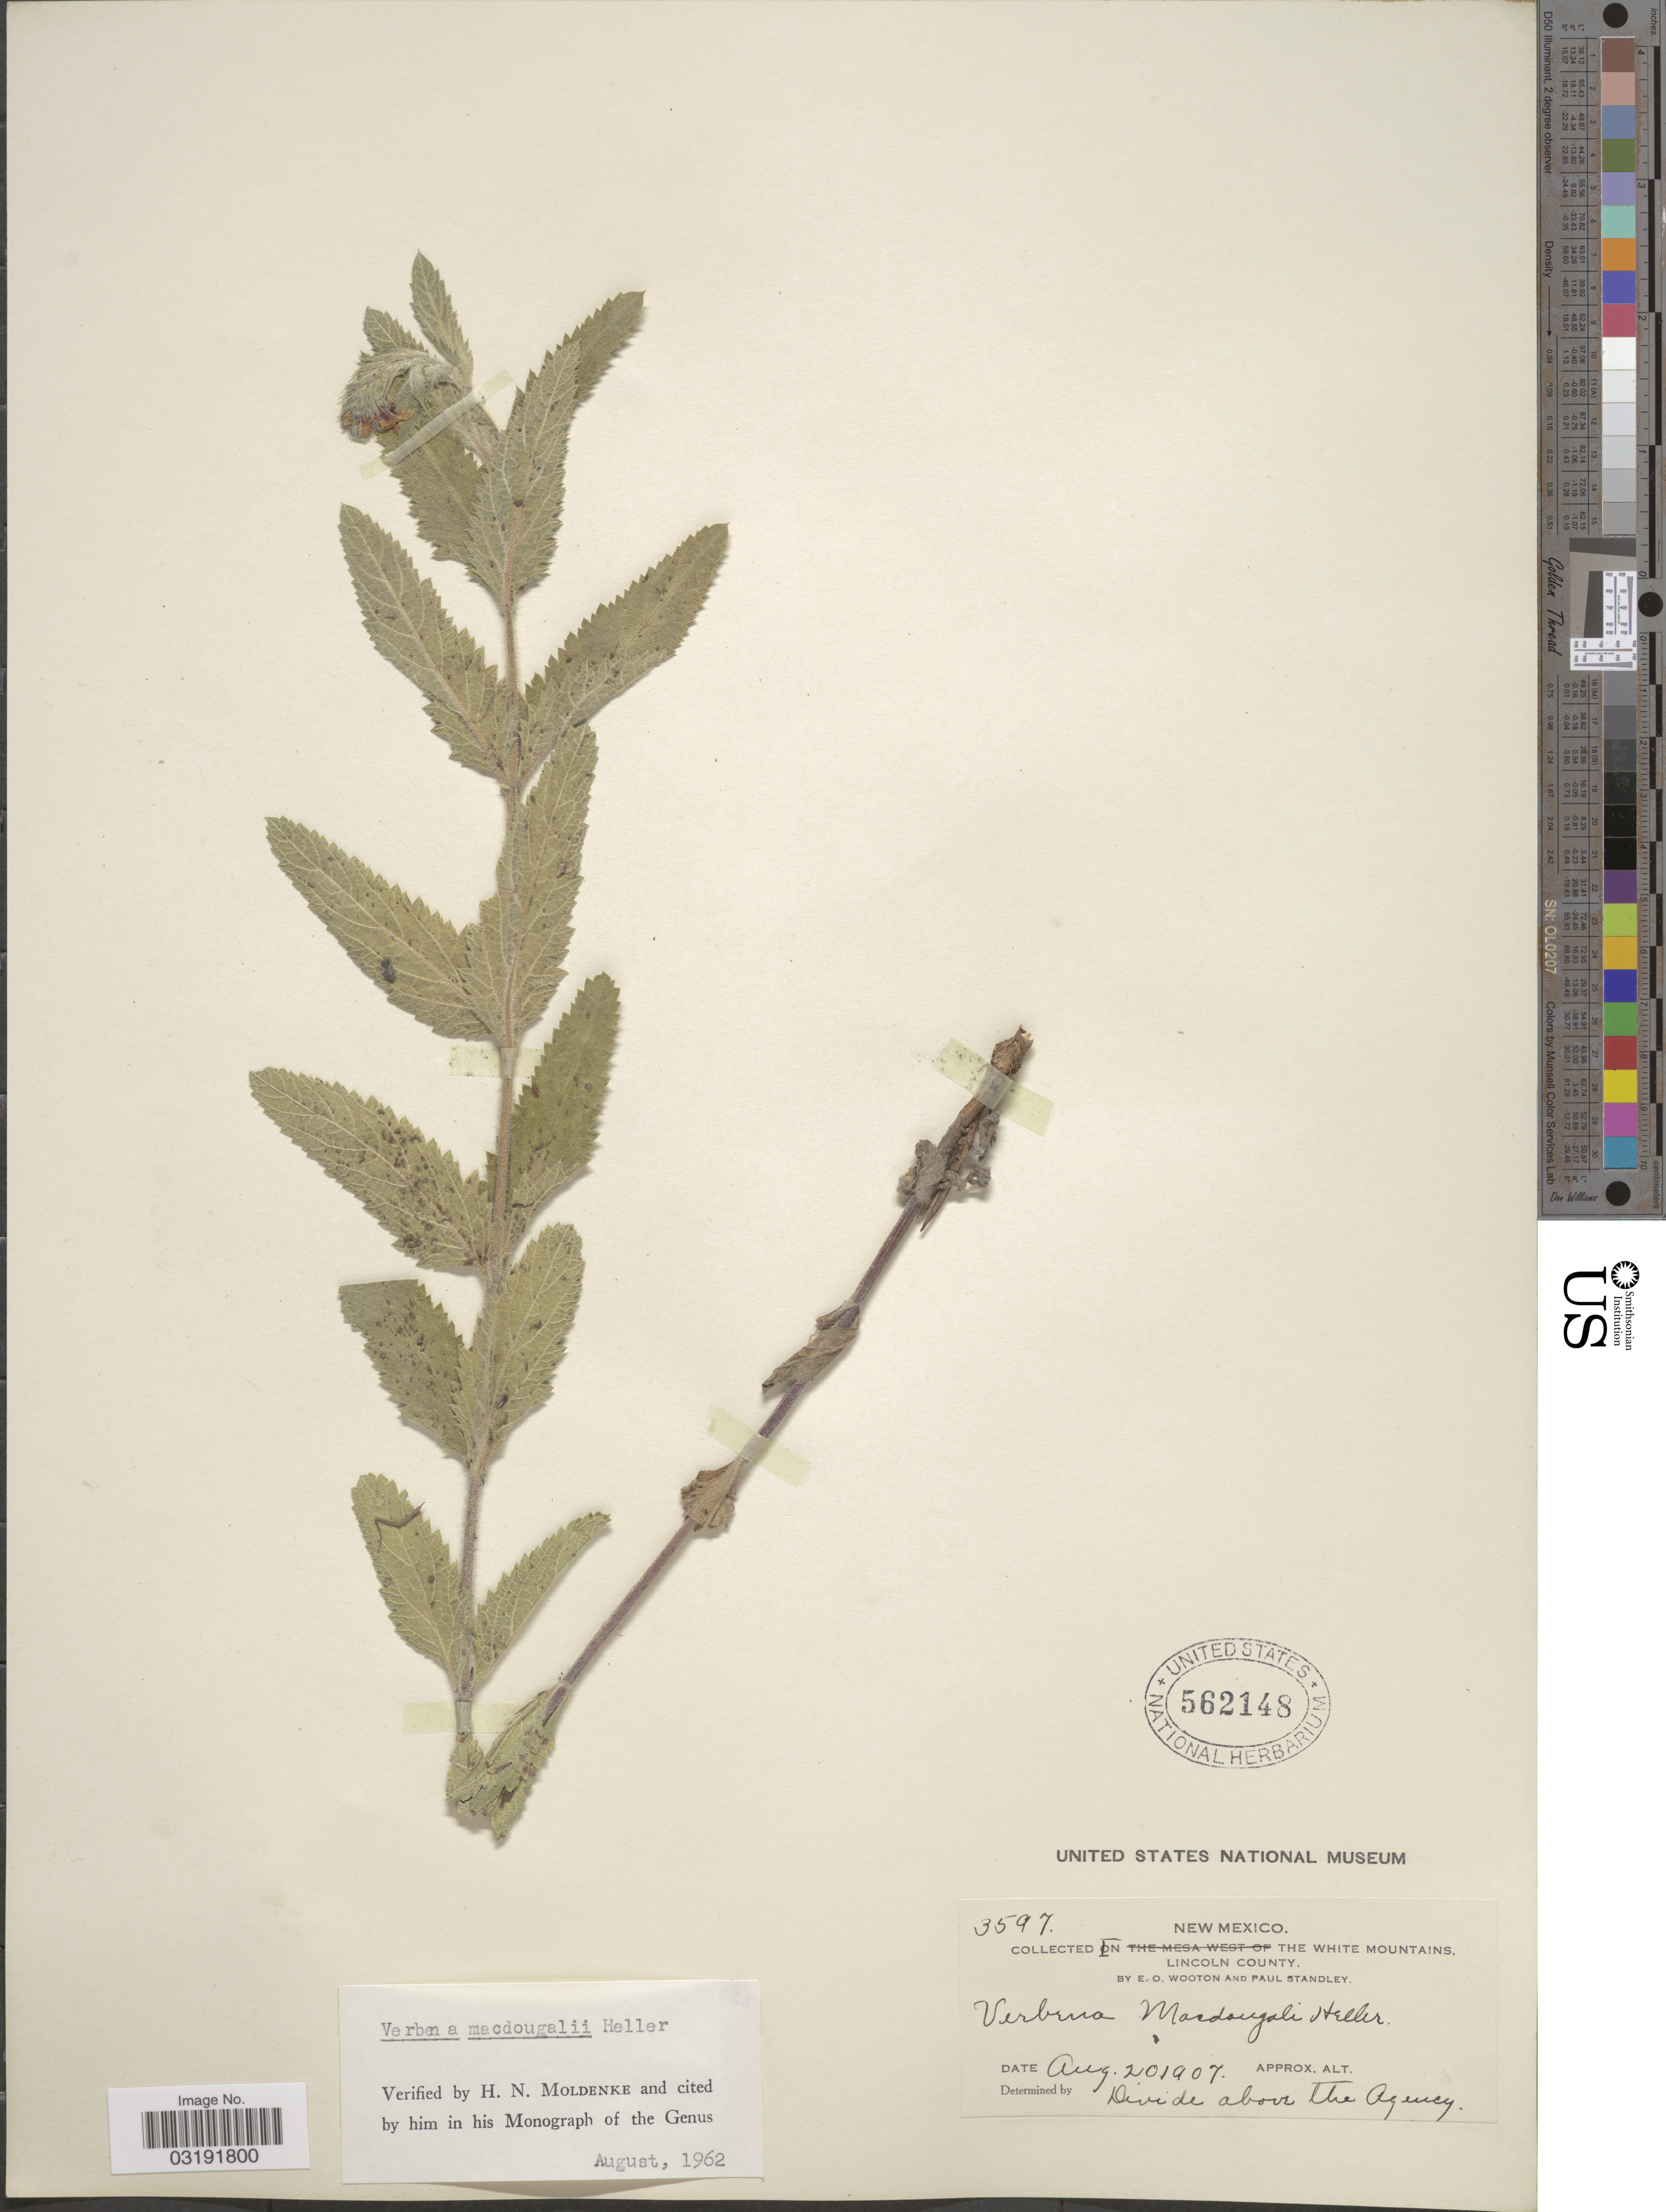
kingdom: Plantae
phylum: Tracheophyta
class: Magnoliopsida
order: Lamiales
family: Verbenaceae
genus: Verbena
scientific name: Verbena macdougalii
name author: A. Heller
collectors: E. O. Wooton & P. C. Standley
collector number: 3597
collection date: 1907-08-20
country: United States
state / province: New Mexico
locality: On The White Mountains, Lincoln County. Divide above the Agency.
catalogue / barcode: US 562148